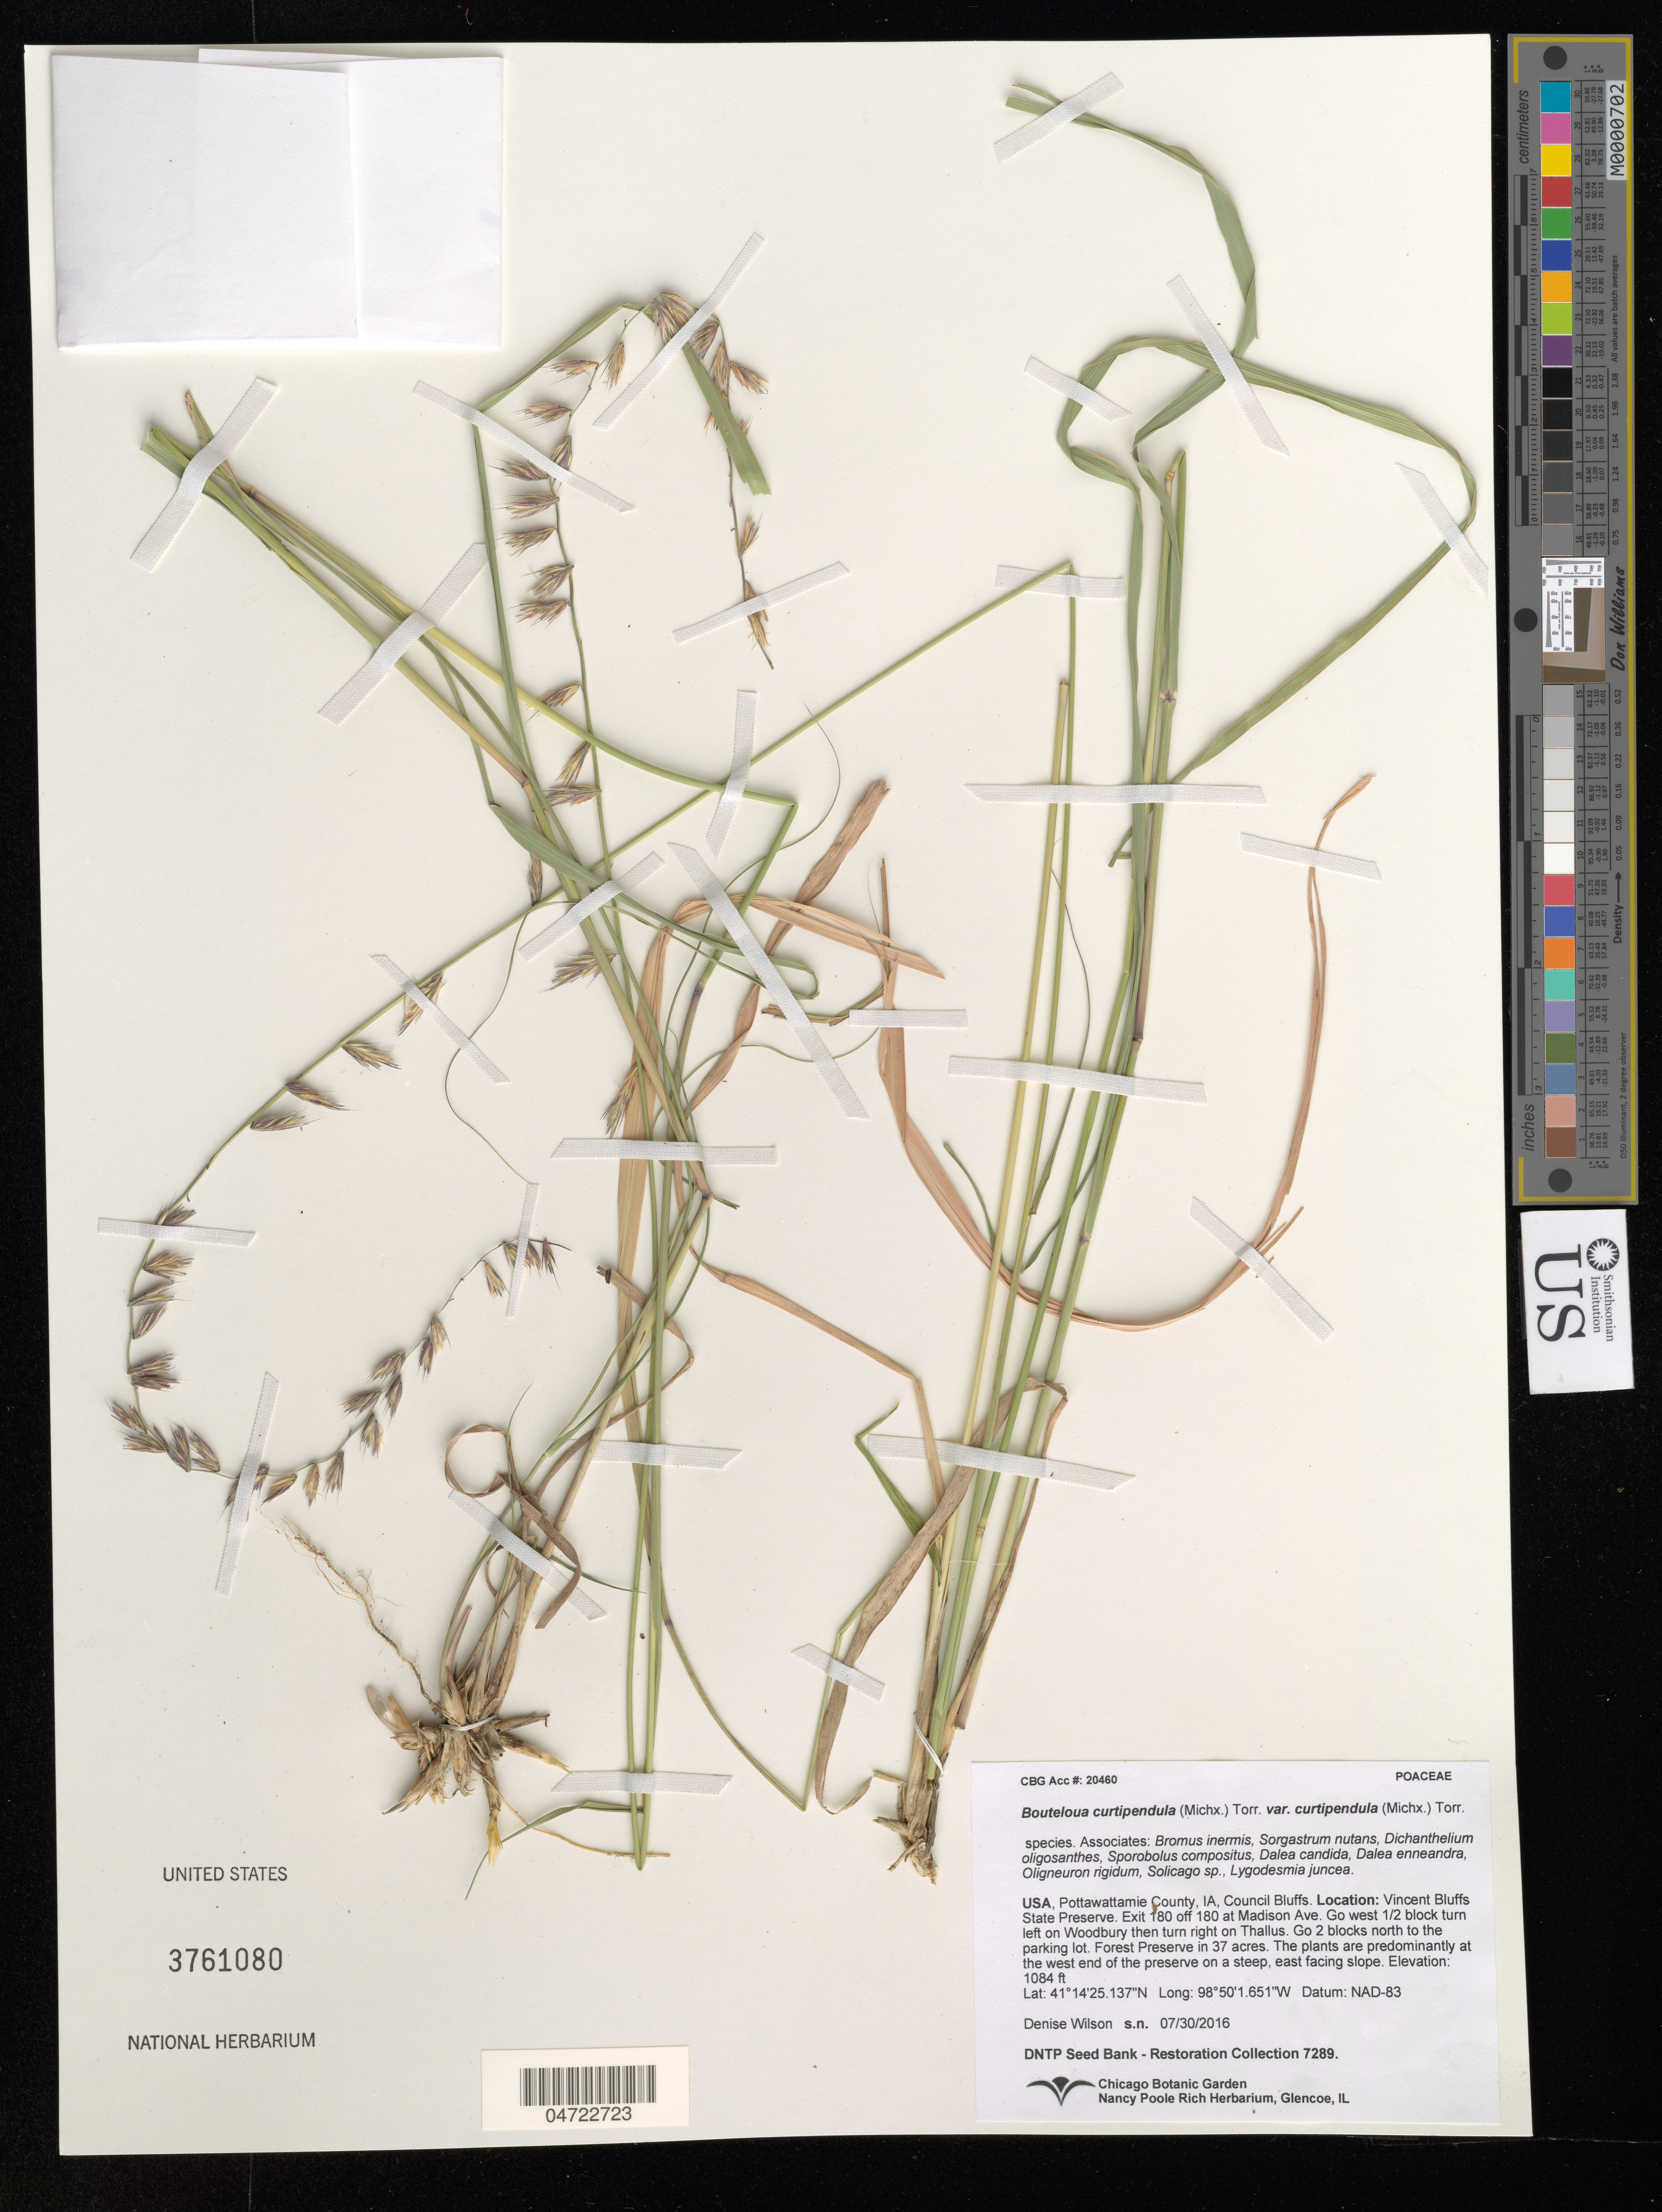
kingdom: Plantae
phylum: Tracheophyta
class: Liliopsida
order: Poales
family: Poaceae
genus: Bouteloua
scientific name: Bouteloua curtipendula var. curtipendula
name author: (Michx.) Torr.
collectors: D. Wilson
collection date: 2016-07-30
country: United States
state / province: Iowa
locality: Pottawattamie County, Council Bluffs. Vincent Bluffs State Preserve. Exit 180 off 180 at Madison Ave. Go west 1/2 block turn left on Woodbury then turn right on Thallus. Go 2 blocks north to the parking lot. Forest Preserve in 37 acres. The plants are predominantly at the west end of the preserve on a steep, east facing slope.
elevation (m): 330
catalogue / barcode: US 3761080